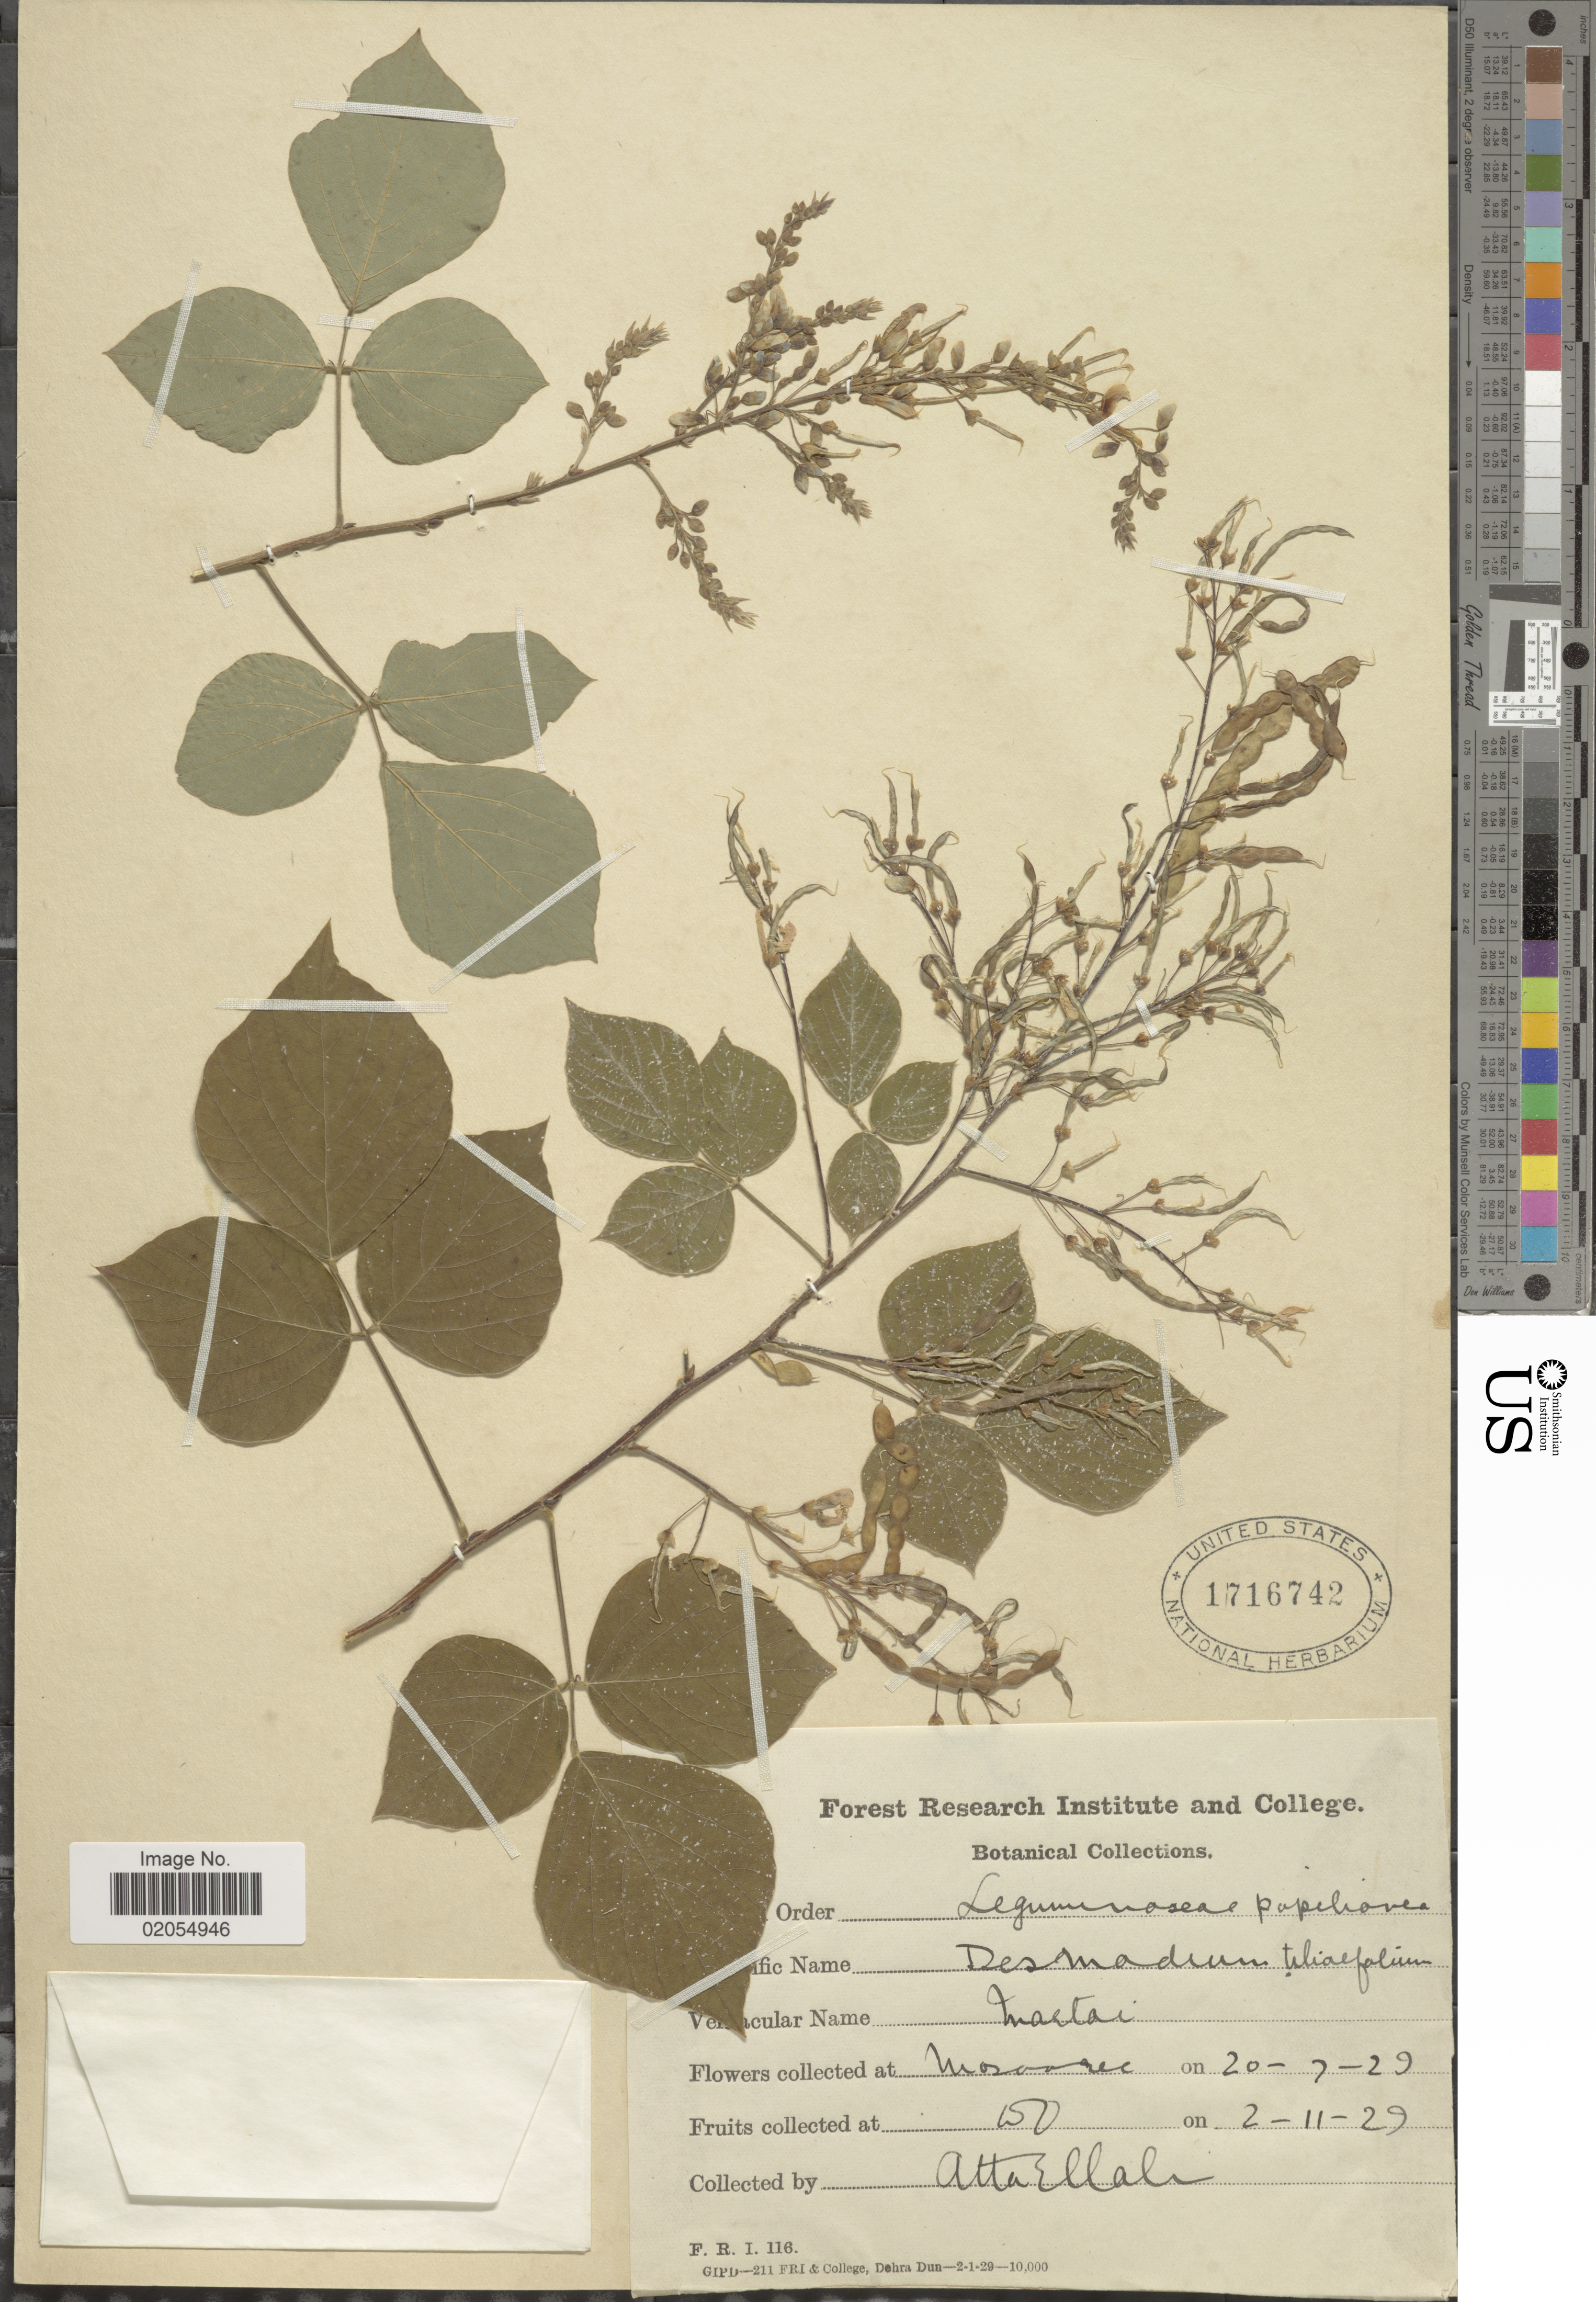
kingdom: Plantae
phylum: Tracheophyta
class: Magnoliopsida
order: Fabales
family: Fabaceae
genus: Sunhangia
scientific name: Sunhangia elegans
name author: (DC.) H. Ohashi & K. Ohashi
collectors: A. Ellali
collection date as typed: Transcribed d/m/y: 20/7/29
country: India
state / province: Uttarakhand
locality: Mussoorie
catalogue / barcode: US 1716742